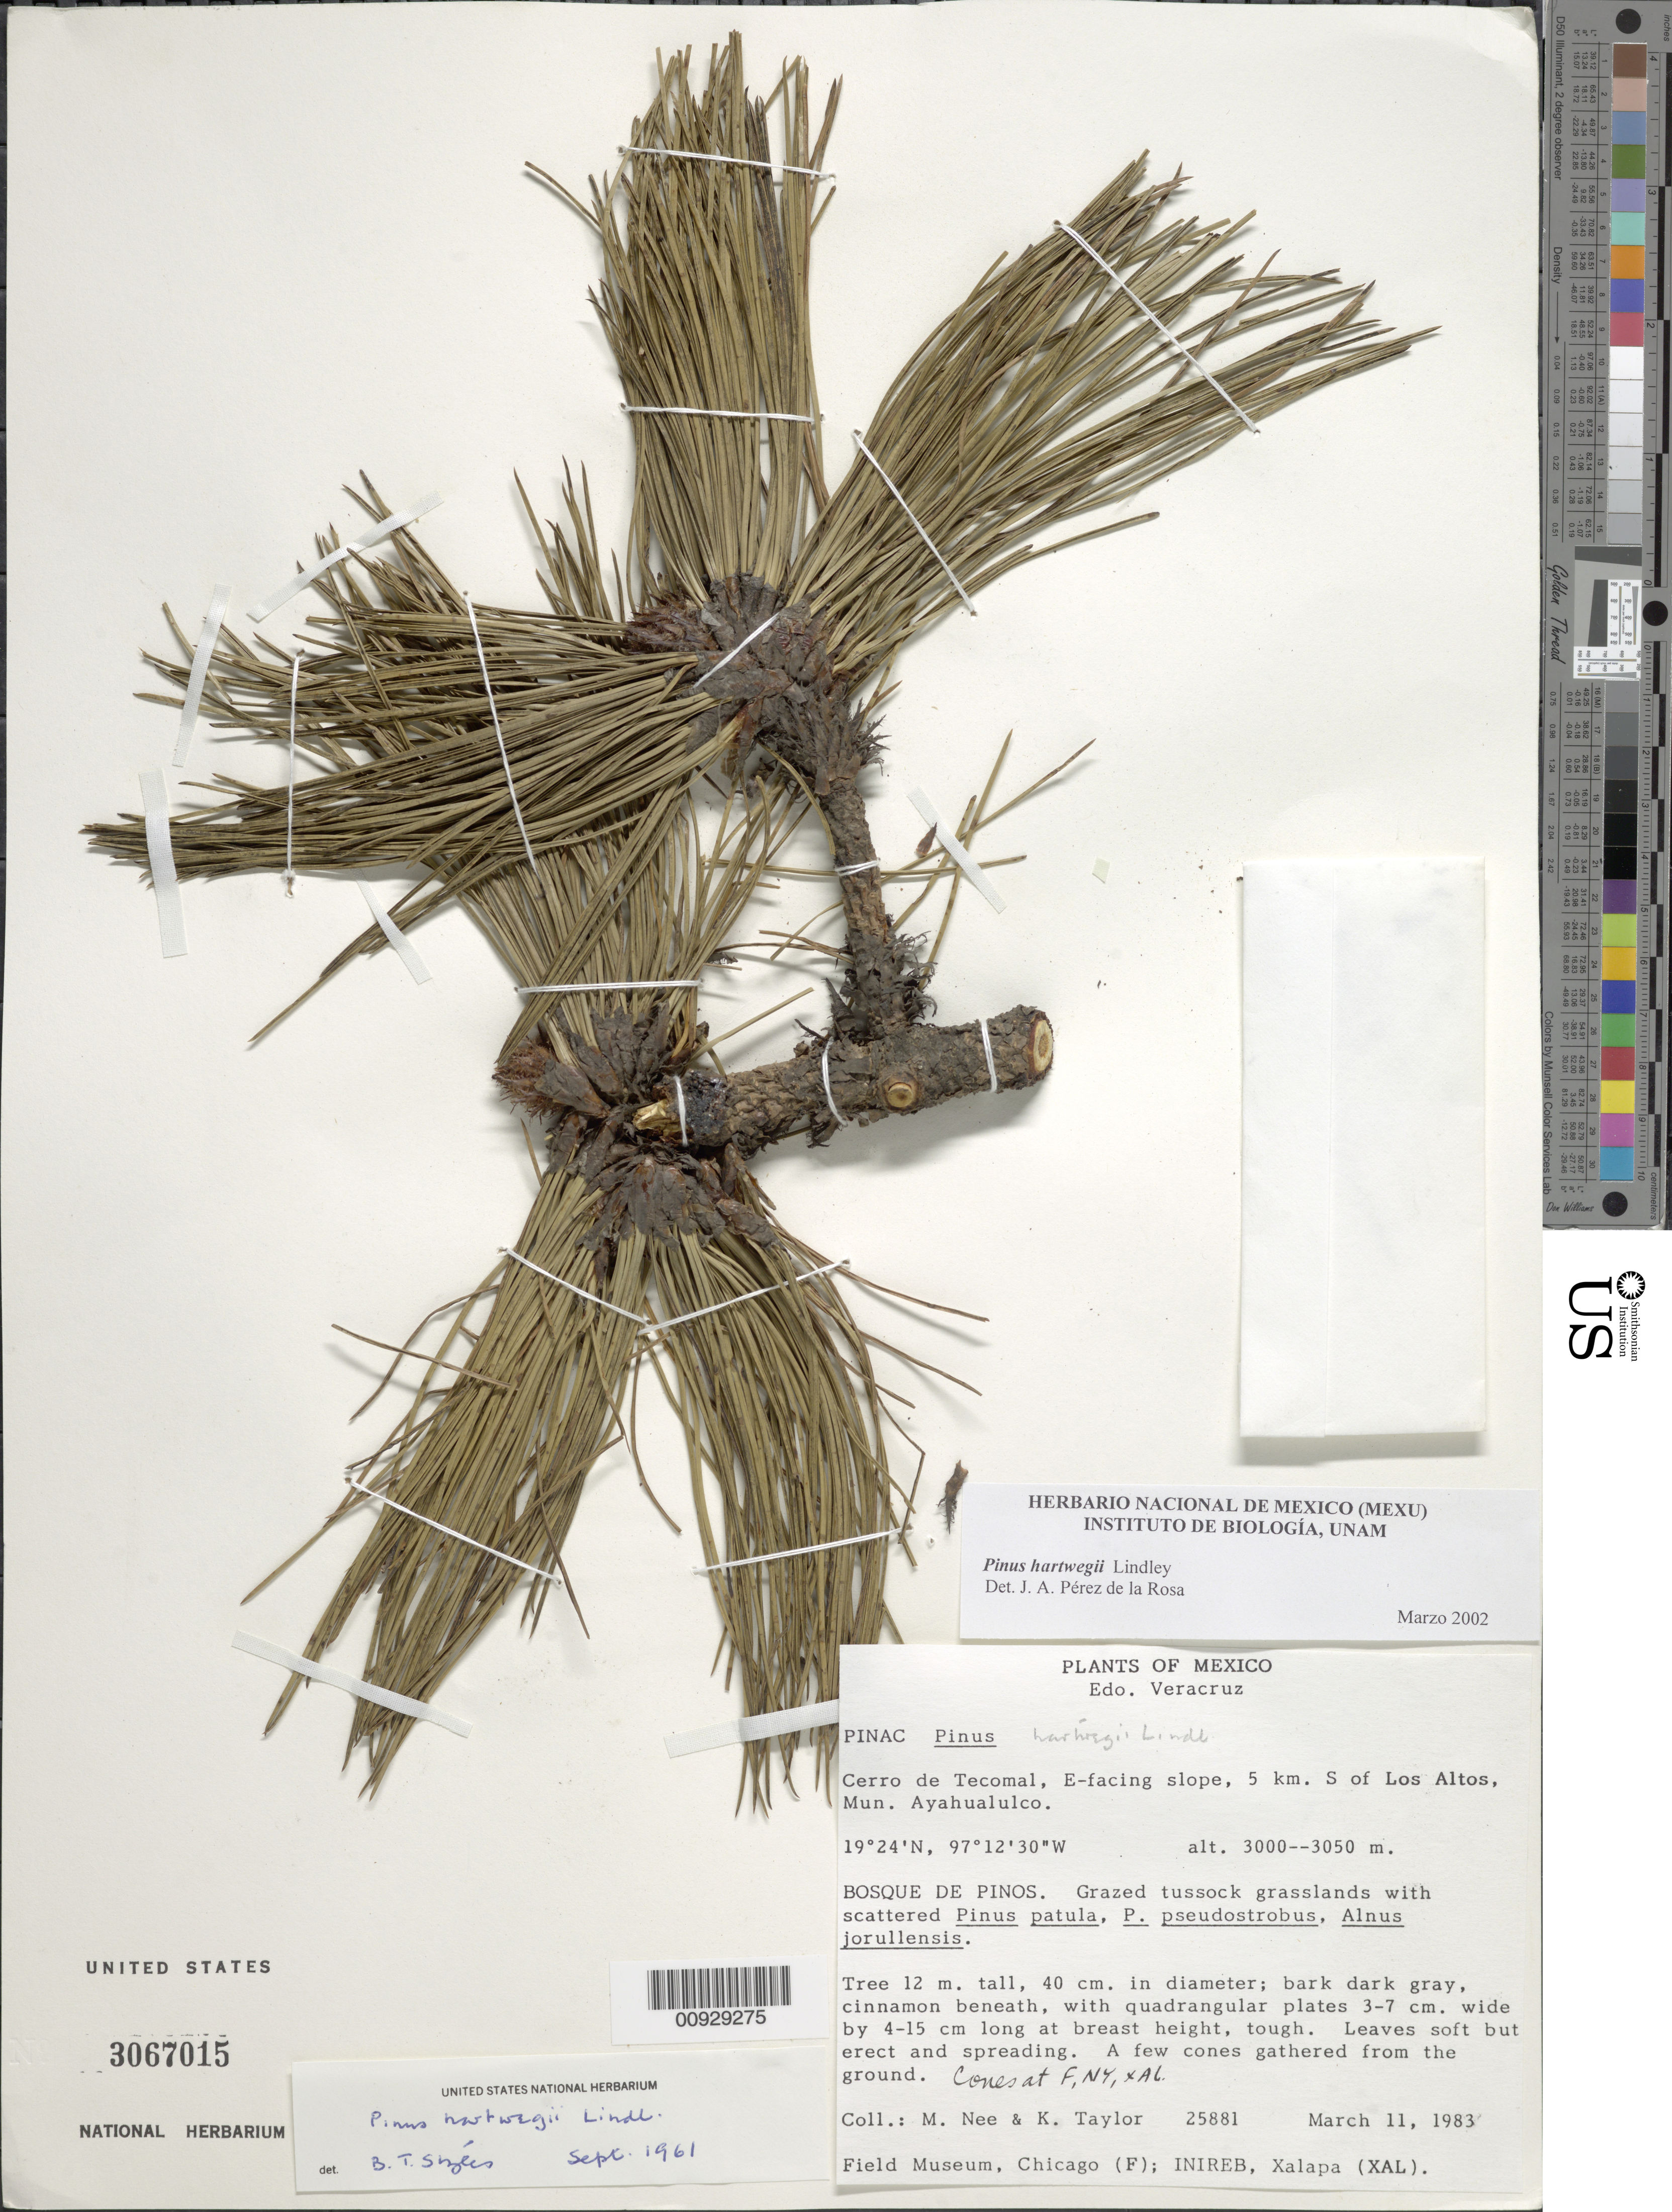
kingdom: Plantae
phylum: Tracheophyta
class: Pinopsida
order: Pinales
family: Pinaceae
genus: Pinus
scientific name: Pinus hartwegii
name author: Lindl.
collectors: M. Nee & K. Taylor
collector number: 25881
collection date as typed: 11 Mar 1983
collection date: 1983-03-11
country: Mexico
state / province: Veracruz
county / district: Ayahualulco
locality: Cerro de Tecomal, E-facing slope, 5 km. S of Los Altos.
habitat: Bosque de Pinos. Grazed tussock grasslands with scattered Pinus patula, P. pseudostrobus, Alnus jorullensis.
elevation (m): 3050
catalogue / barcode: US 3067015